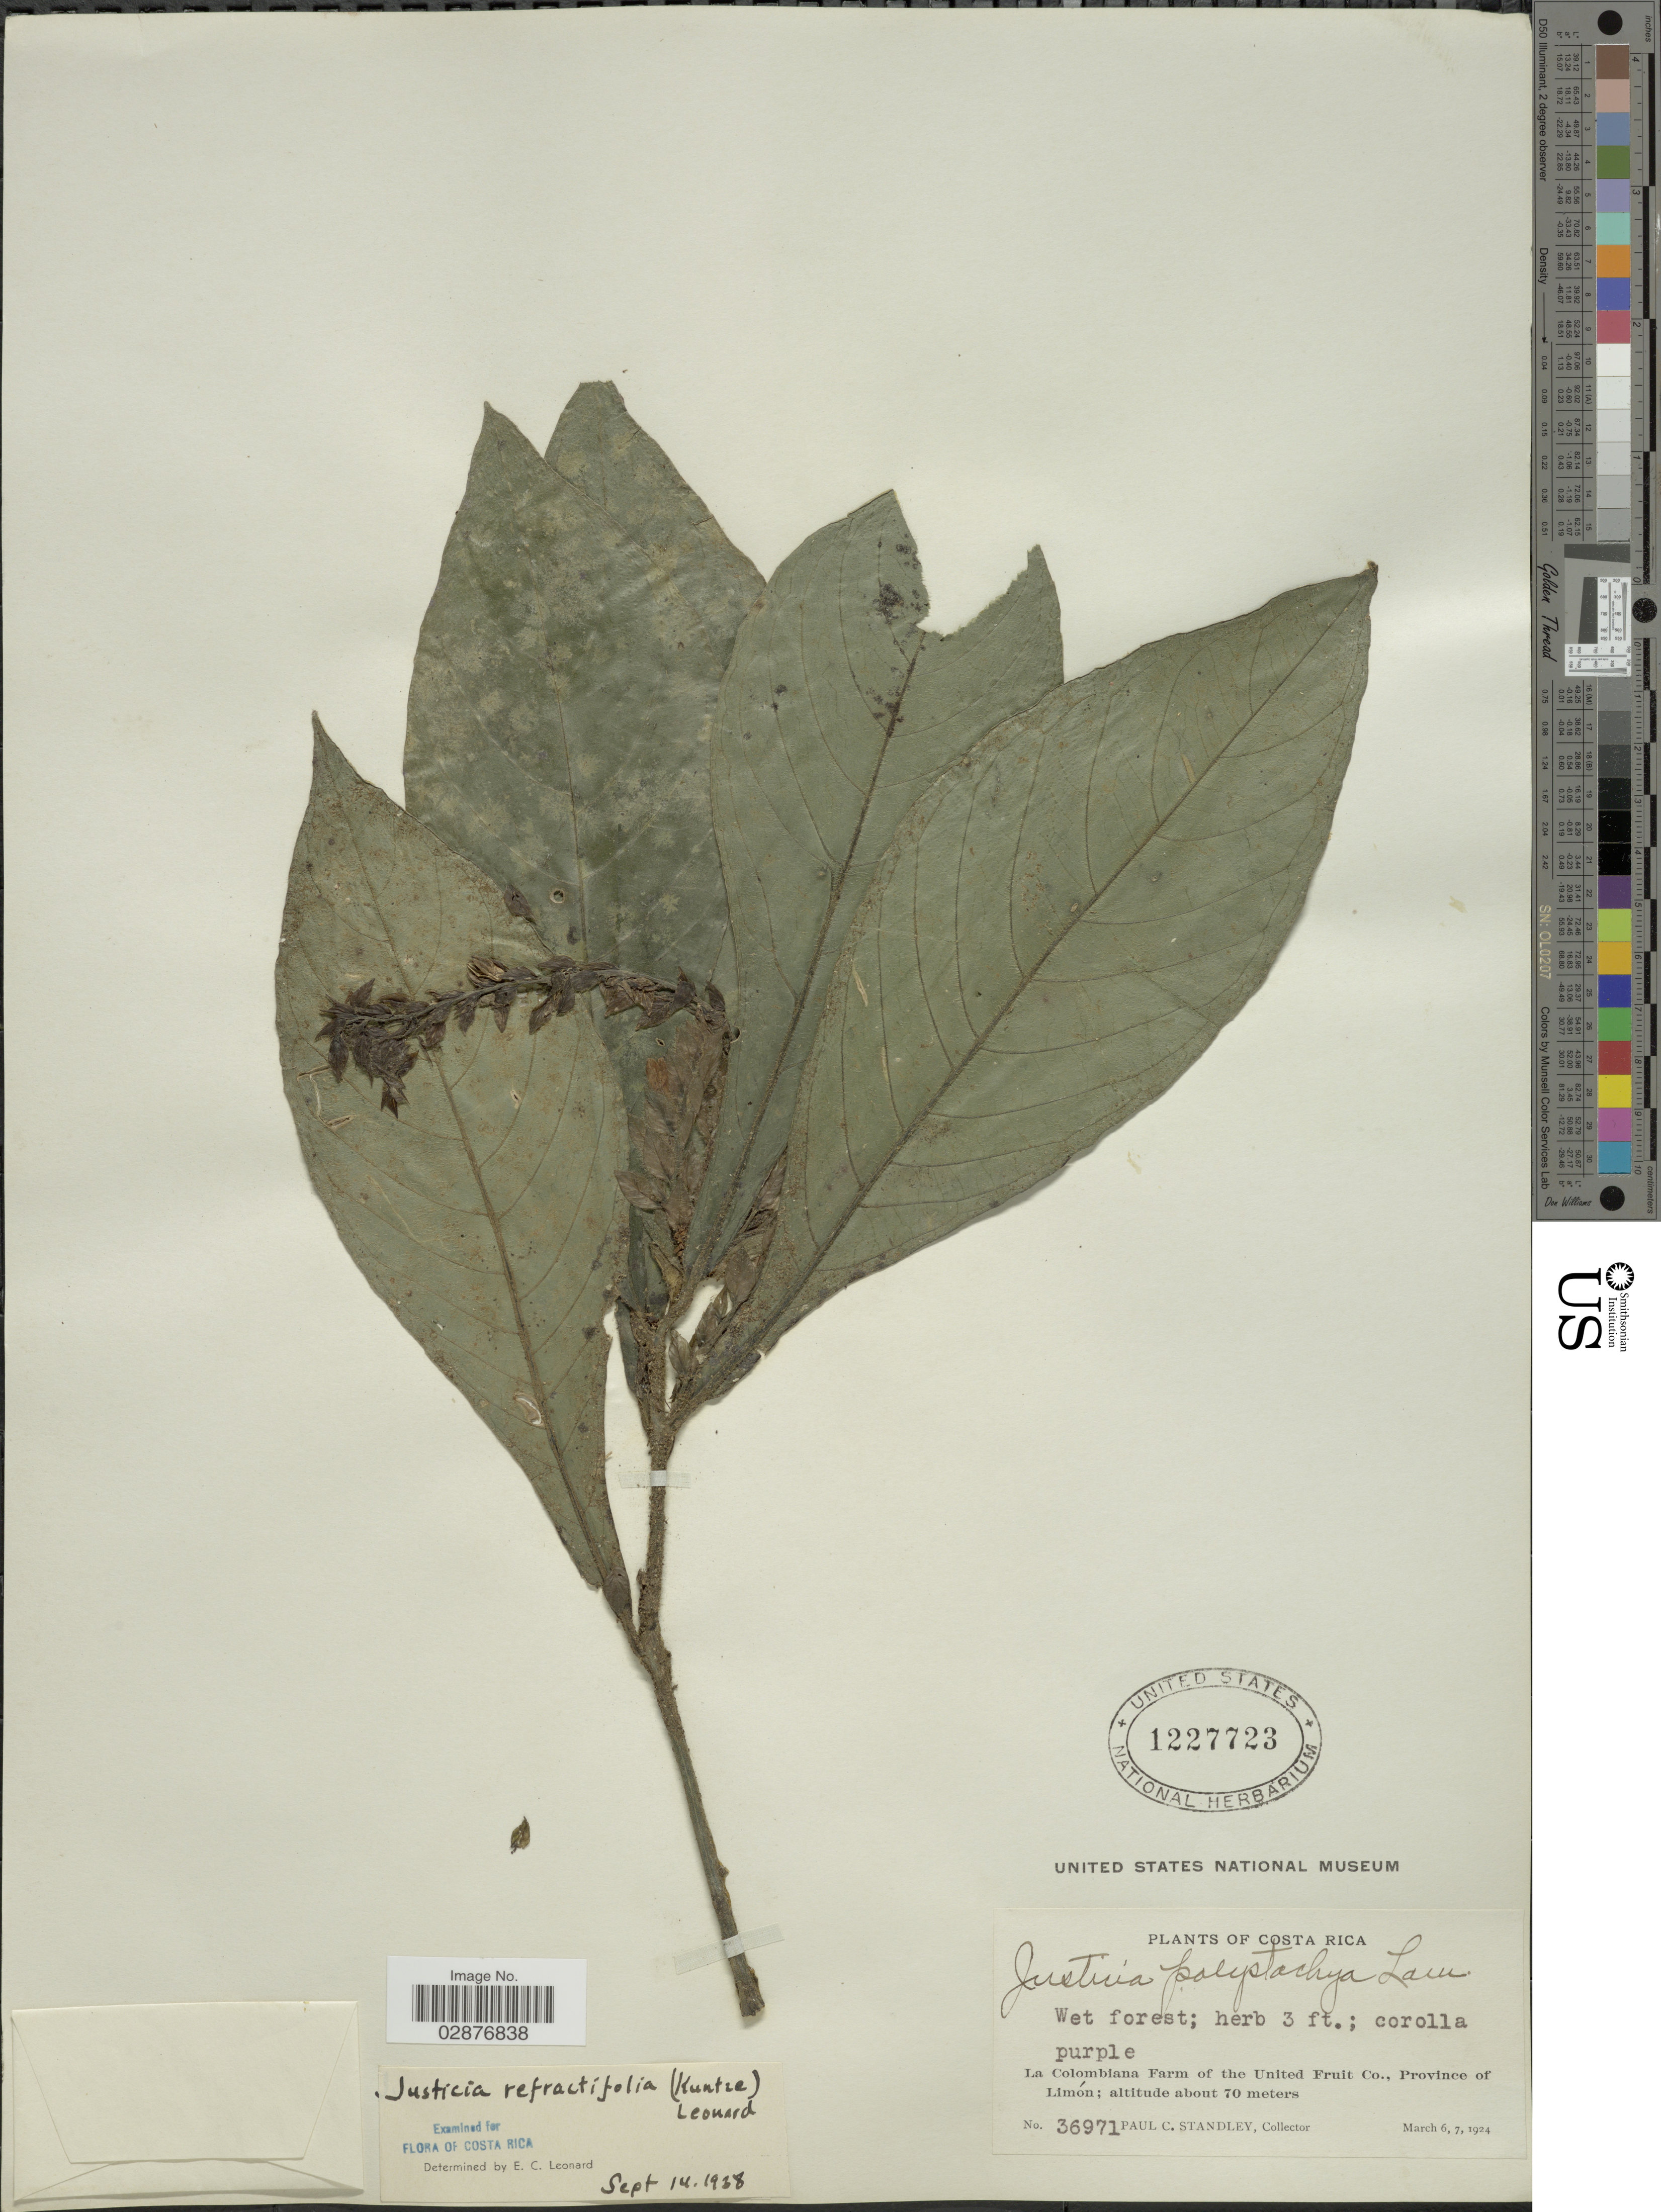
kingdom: Plantae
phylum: Tracheophyta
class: Magnoliopsida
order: Lamiales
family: Acanthaceae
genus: Justicia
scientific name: Justicia refractifolia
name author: (Kuntze) Leonard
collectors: P. C. Standley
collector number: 36971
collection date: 1924-03-06/1924-03-07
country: Costa Rica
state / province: Limón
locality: La Colombiana Farm of the United Fruit Co.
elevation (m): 70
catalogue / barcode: US 1227723